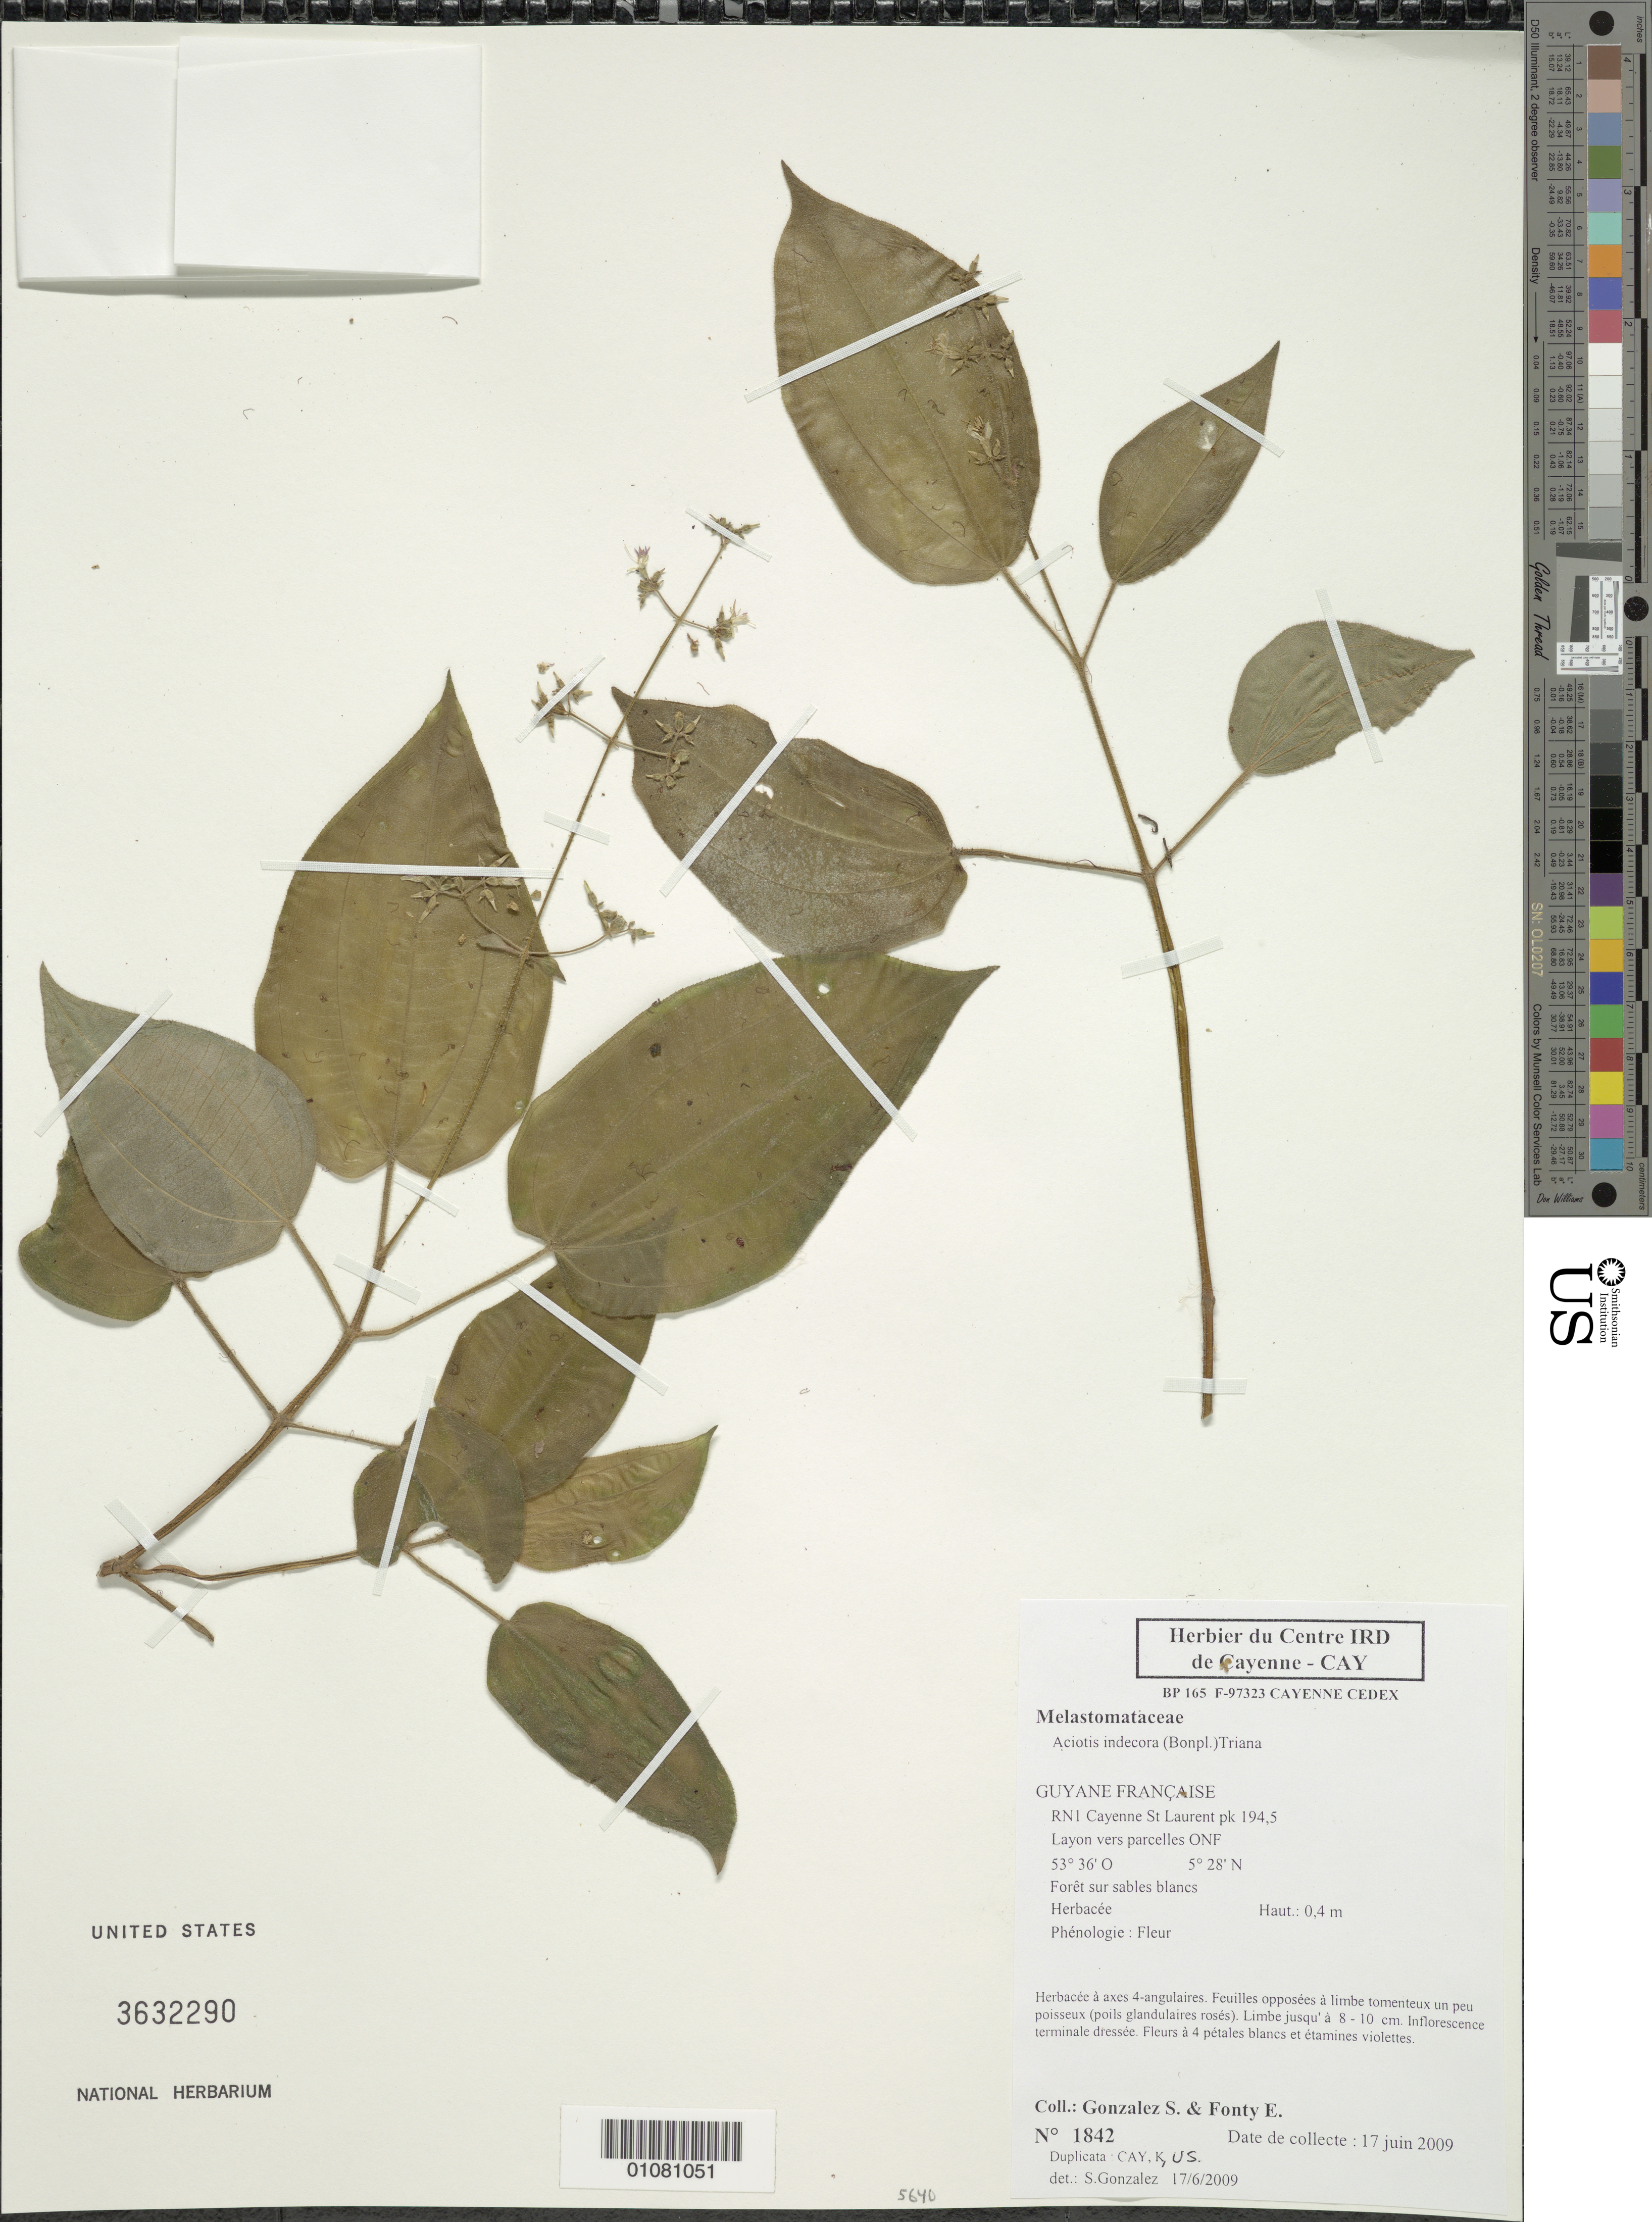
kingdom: Plantae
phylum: Tracheophyta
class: Magnoliopsida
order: Myrtales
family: Melastomataceae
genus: Aciotis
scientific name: Aciotis indecora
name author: (Bonpl.) Triana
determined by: Gonzalez, Sophie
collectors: S. Gonzalez & E. Fonty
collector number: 1842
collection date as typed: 17-Jun-09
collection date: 2009-06-17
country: French Guiana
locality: St. Laurent pk 194.5. Layon vers parcelles ONF.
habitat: Foret sur sables blancs.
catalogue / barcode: US 3632290